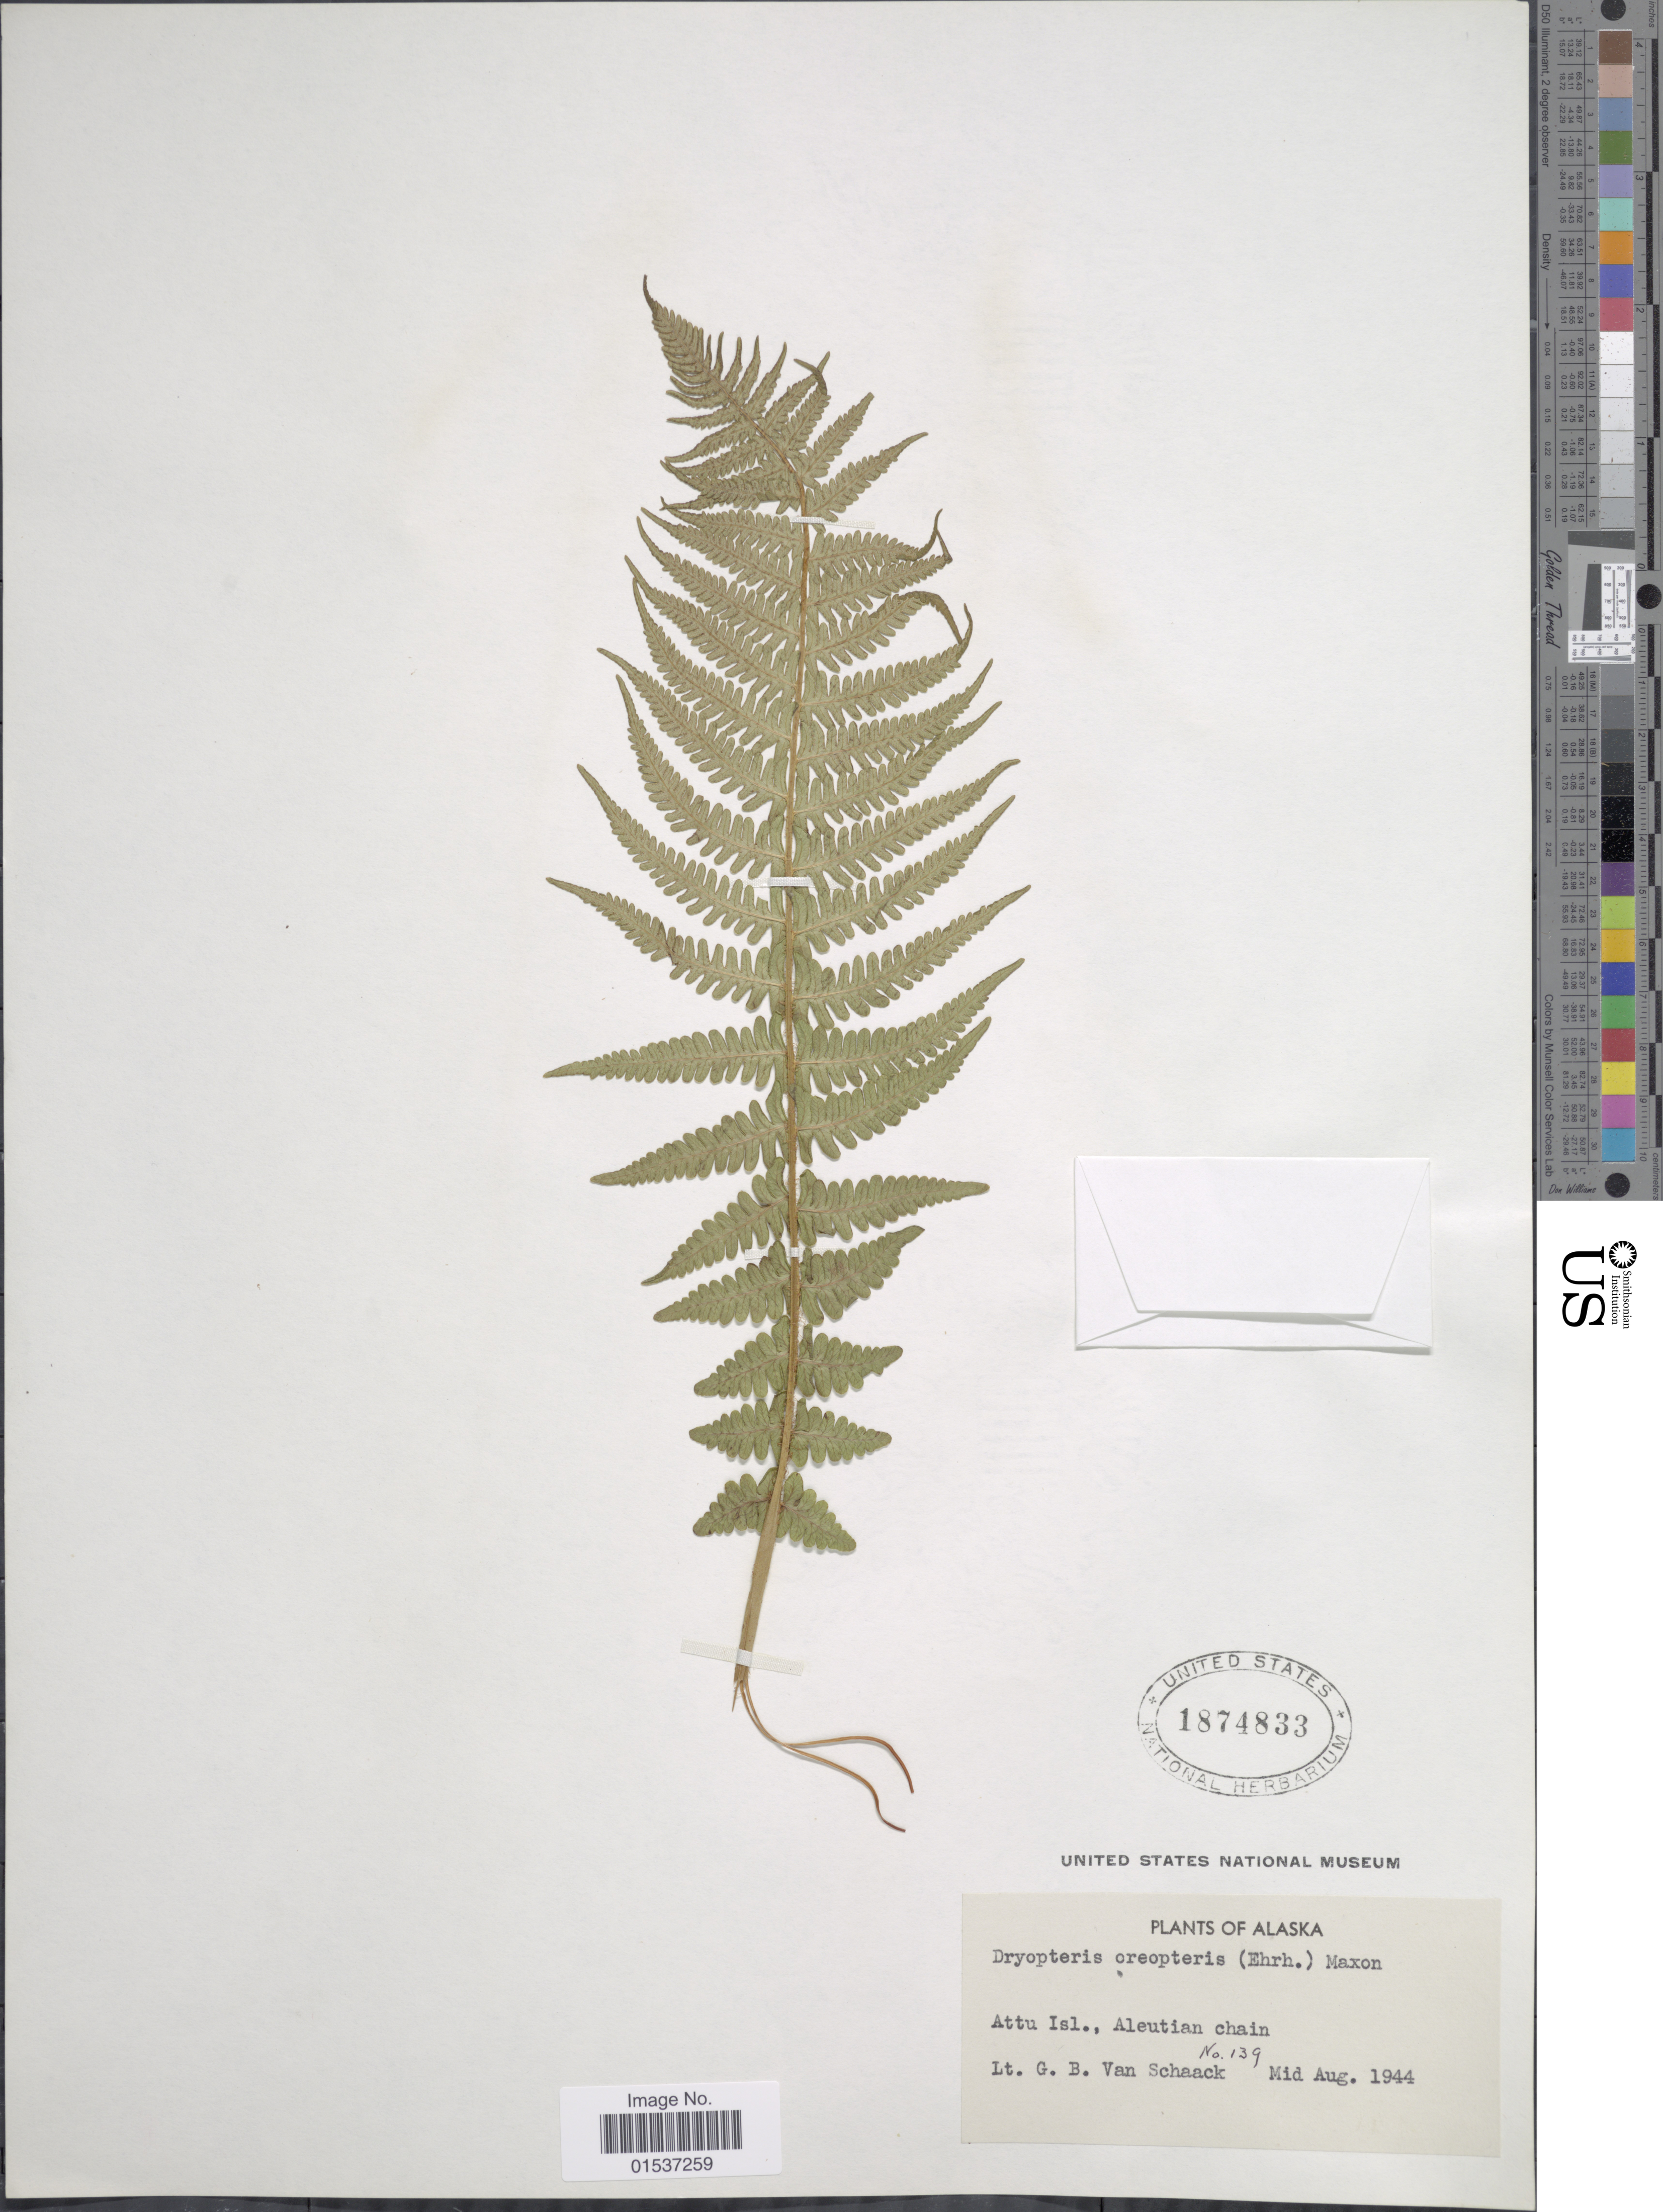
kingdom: Plantae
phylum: Tracheophyta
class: Polypodiopsida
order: Polypodiales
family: Thelypteridaceae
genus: Oreopteris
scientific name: Oreopteris limbosperma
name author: (All.) K. Iwats.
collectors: G. Van Schaack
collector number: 139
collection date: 1944-08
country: United States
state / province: Alaska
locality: Alaska, Attu Isl. Aleutian chain.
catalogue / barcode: US 1874833